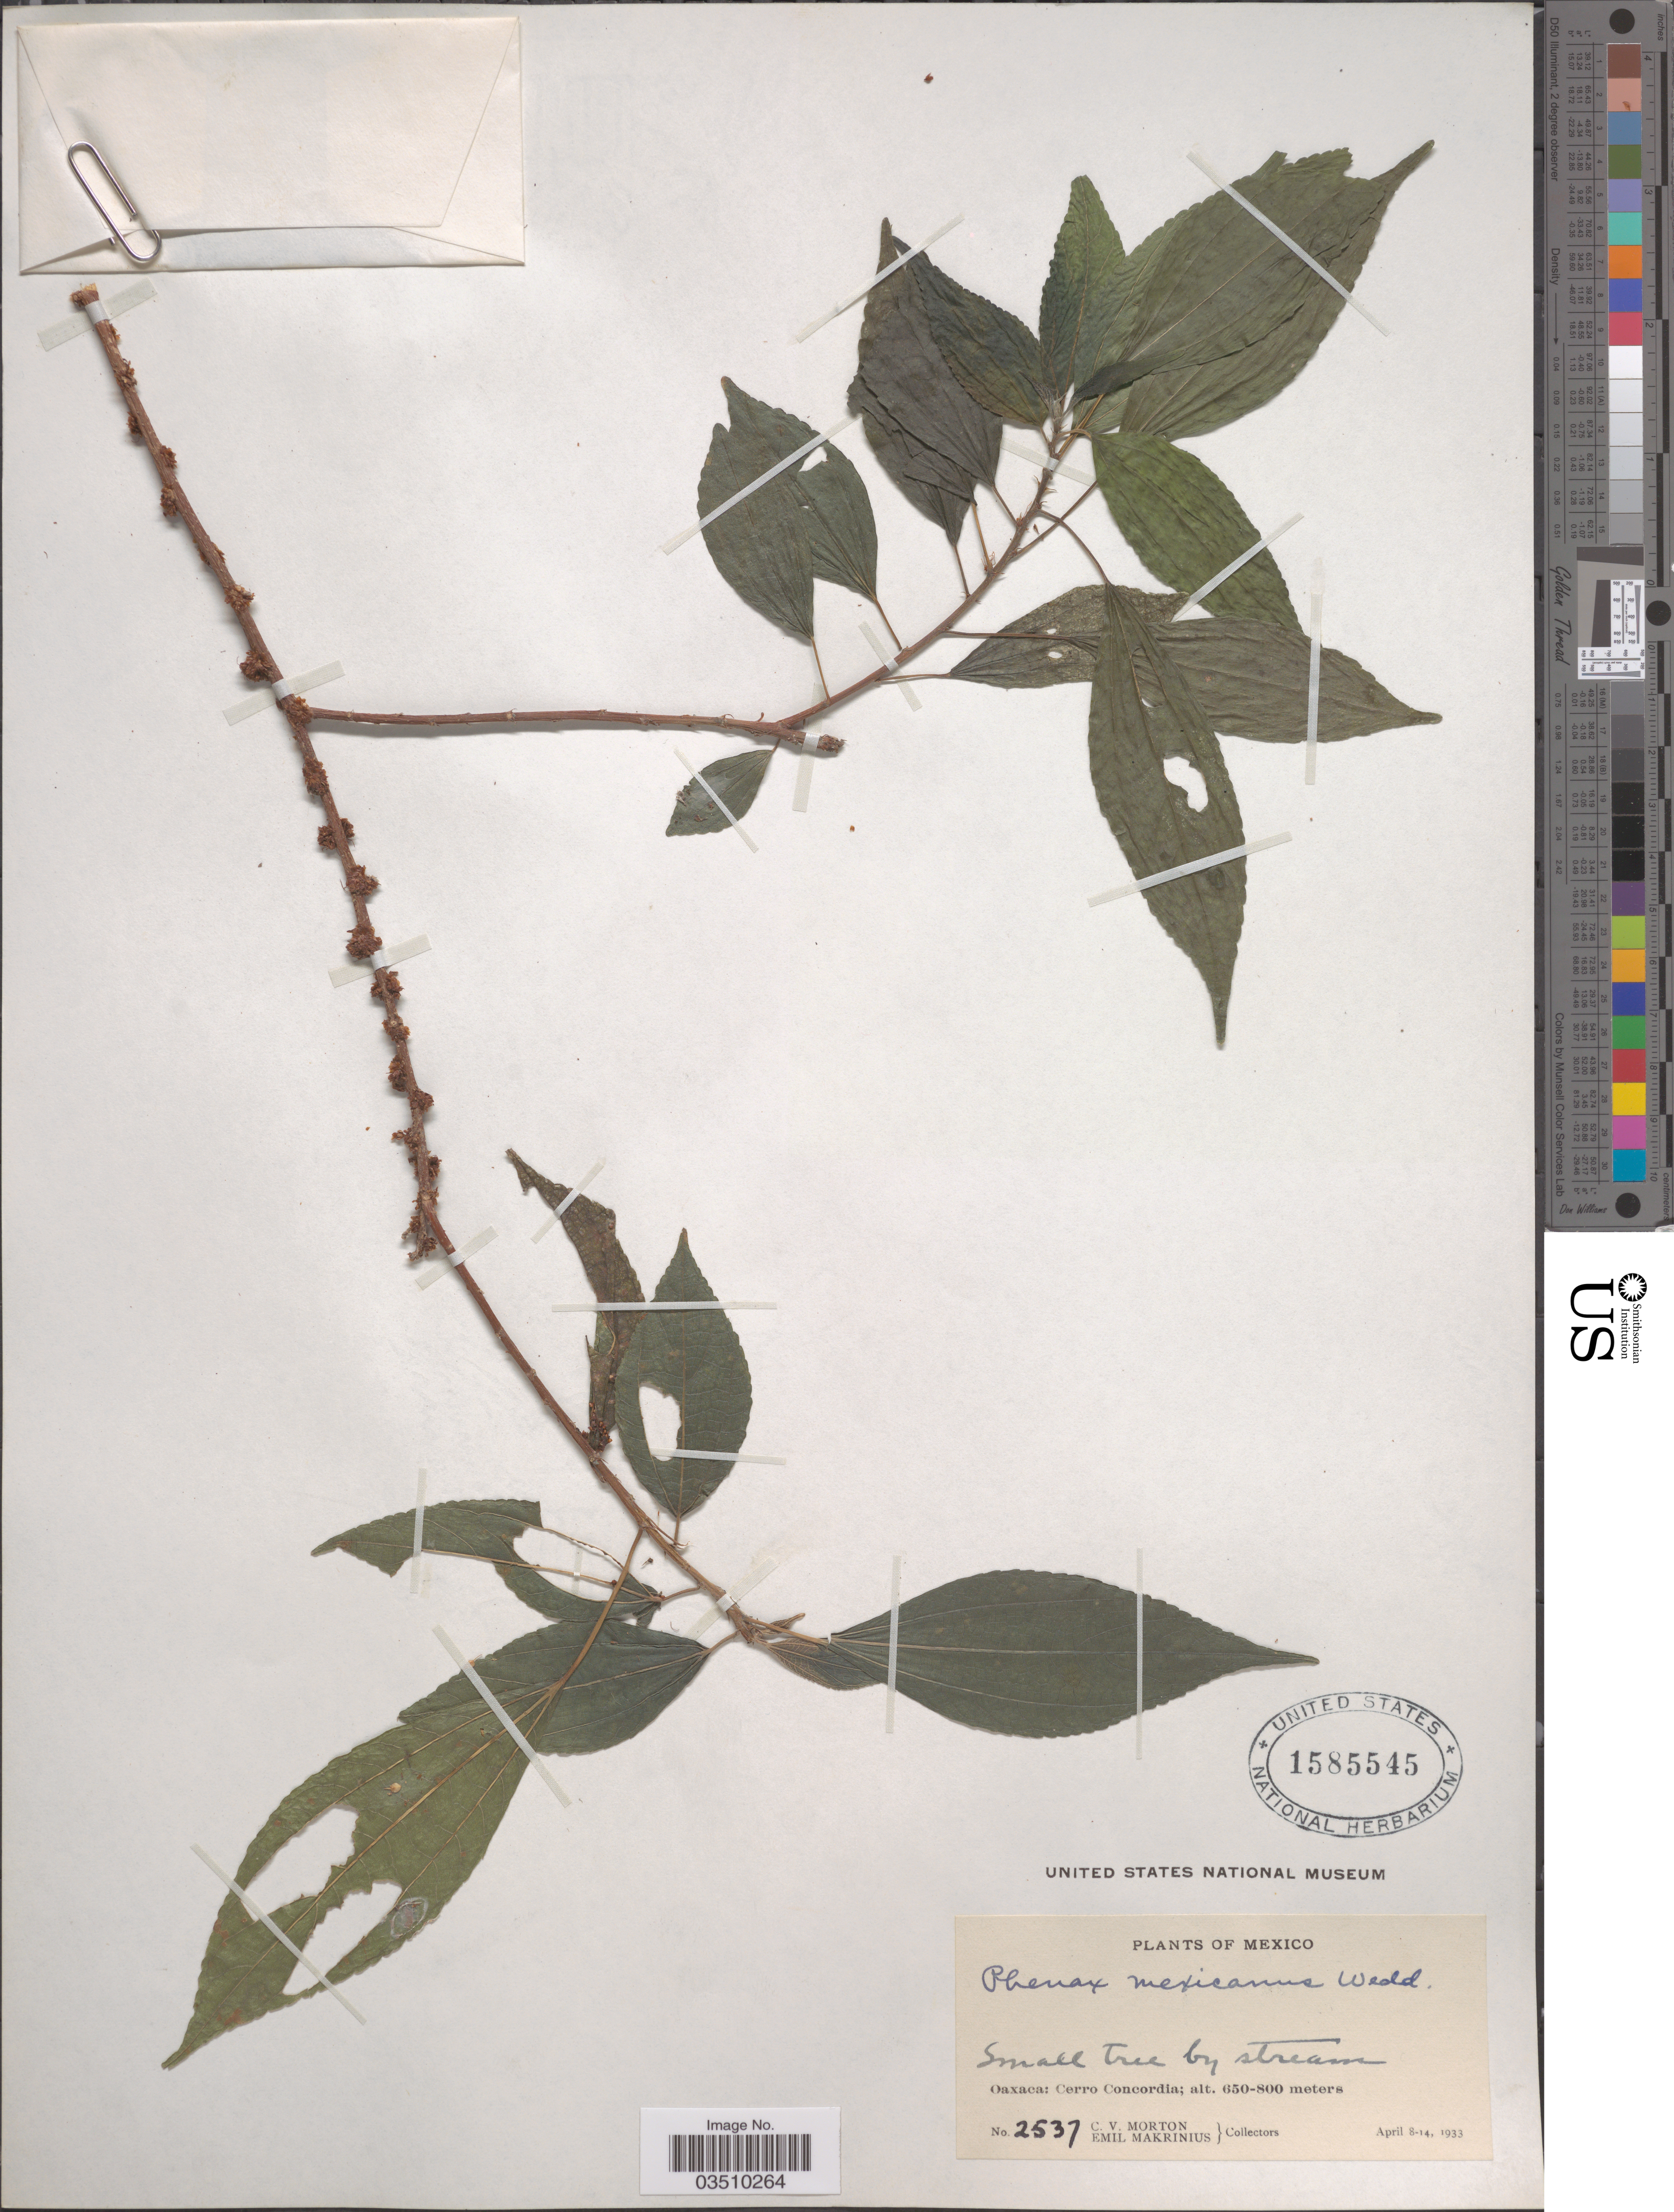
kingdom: Plantae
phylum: Tracheophyta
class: Magnoliopsida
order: Rosales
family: Urticaceae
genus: Phenax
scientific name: Phenax mexicanus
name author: Wedd.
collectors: C. V. Morton & E. Makrinius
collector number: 2537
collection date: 1933-04-08/1933-08-14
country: Mexico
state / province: Oaxaca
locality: Cerro Concordia.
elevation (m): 650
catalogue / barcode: US 1585545